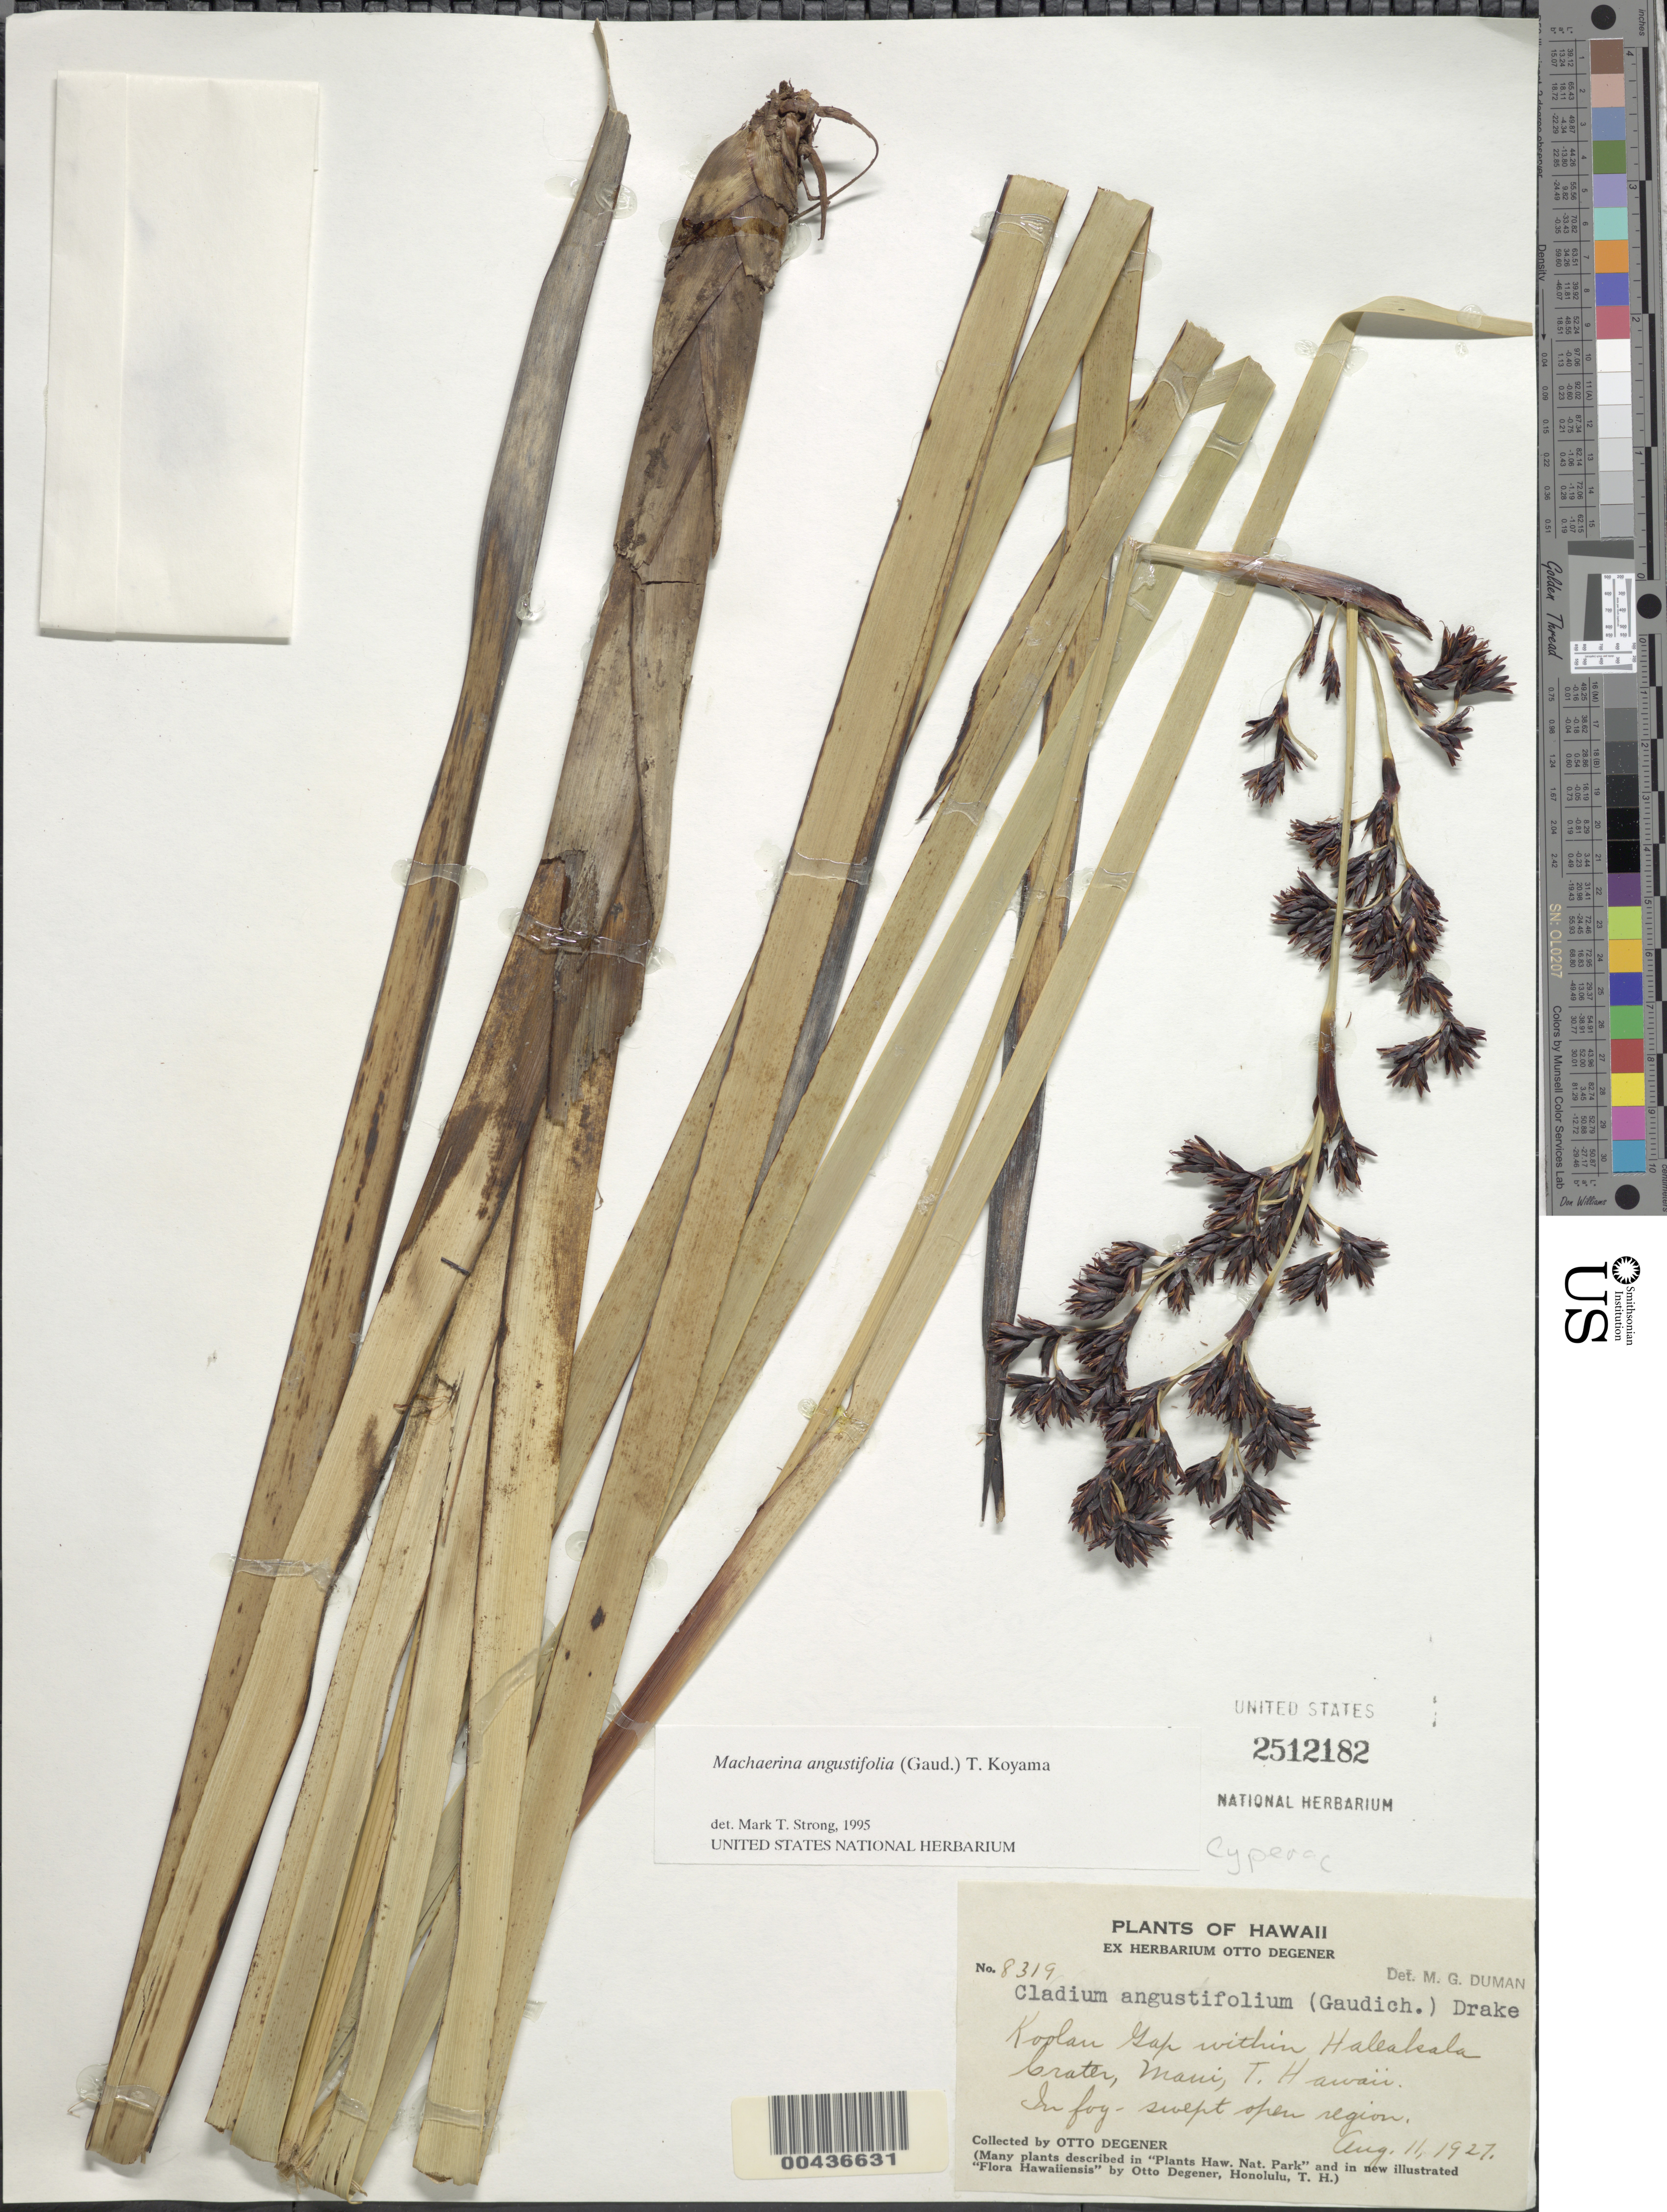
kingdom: Plantae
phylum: Tracheophyta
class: Liliopsida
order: Poales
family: Cyperaceae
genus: Machaerina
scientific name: Machaerina angustifolia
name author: (Gaudich.) T. Koyama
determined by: Strong, M. T., (US), Smithsonian Institution - National Museum of Natural History (UNITED STATES)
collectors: O. Degener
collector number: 8319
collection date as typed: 11 Aug 1927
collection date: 1927-08-11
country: United States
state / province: Hawaii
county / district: Maui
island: Maui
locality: Koolau Gap within Haleakala Crater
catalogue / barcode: US 2512182